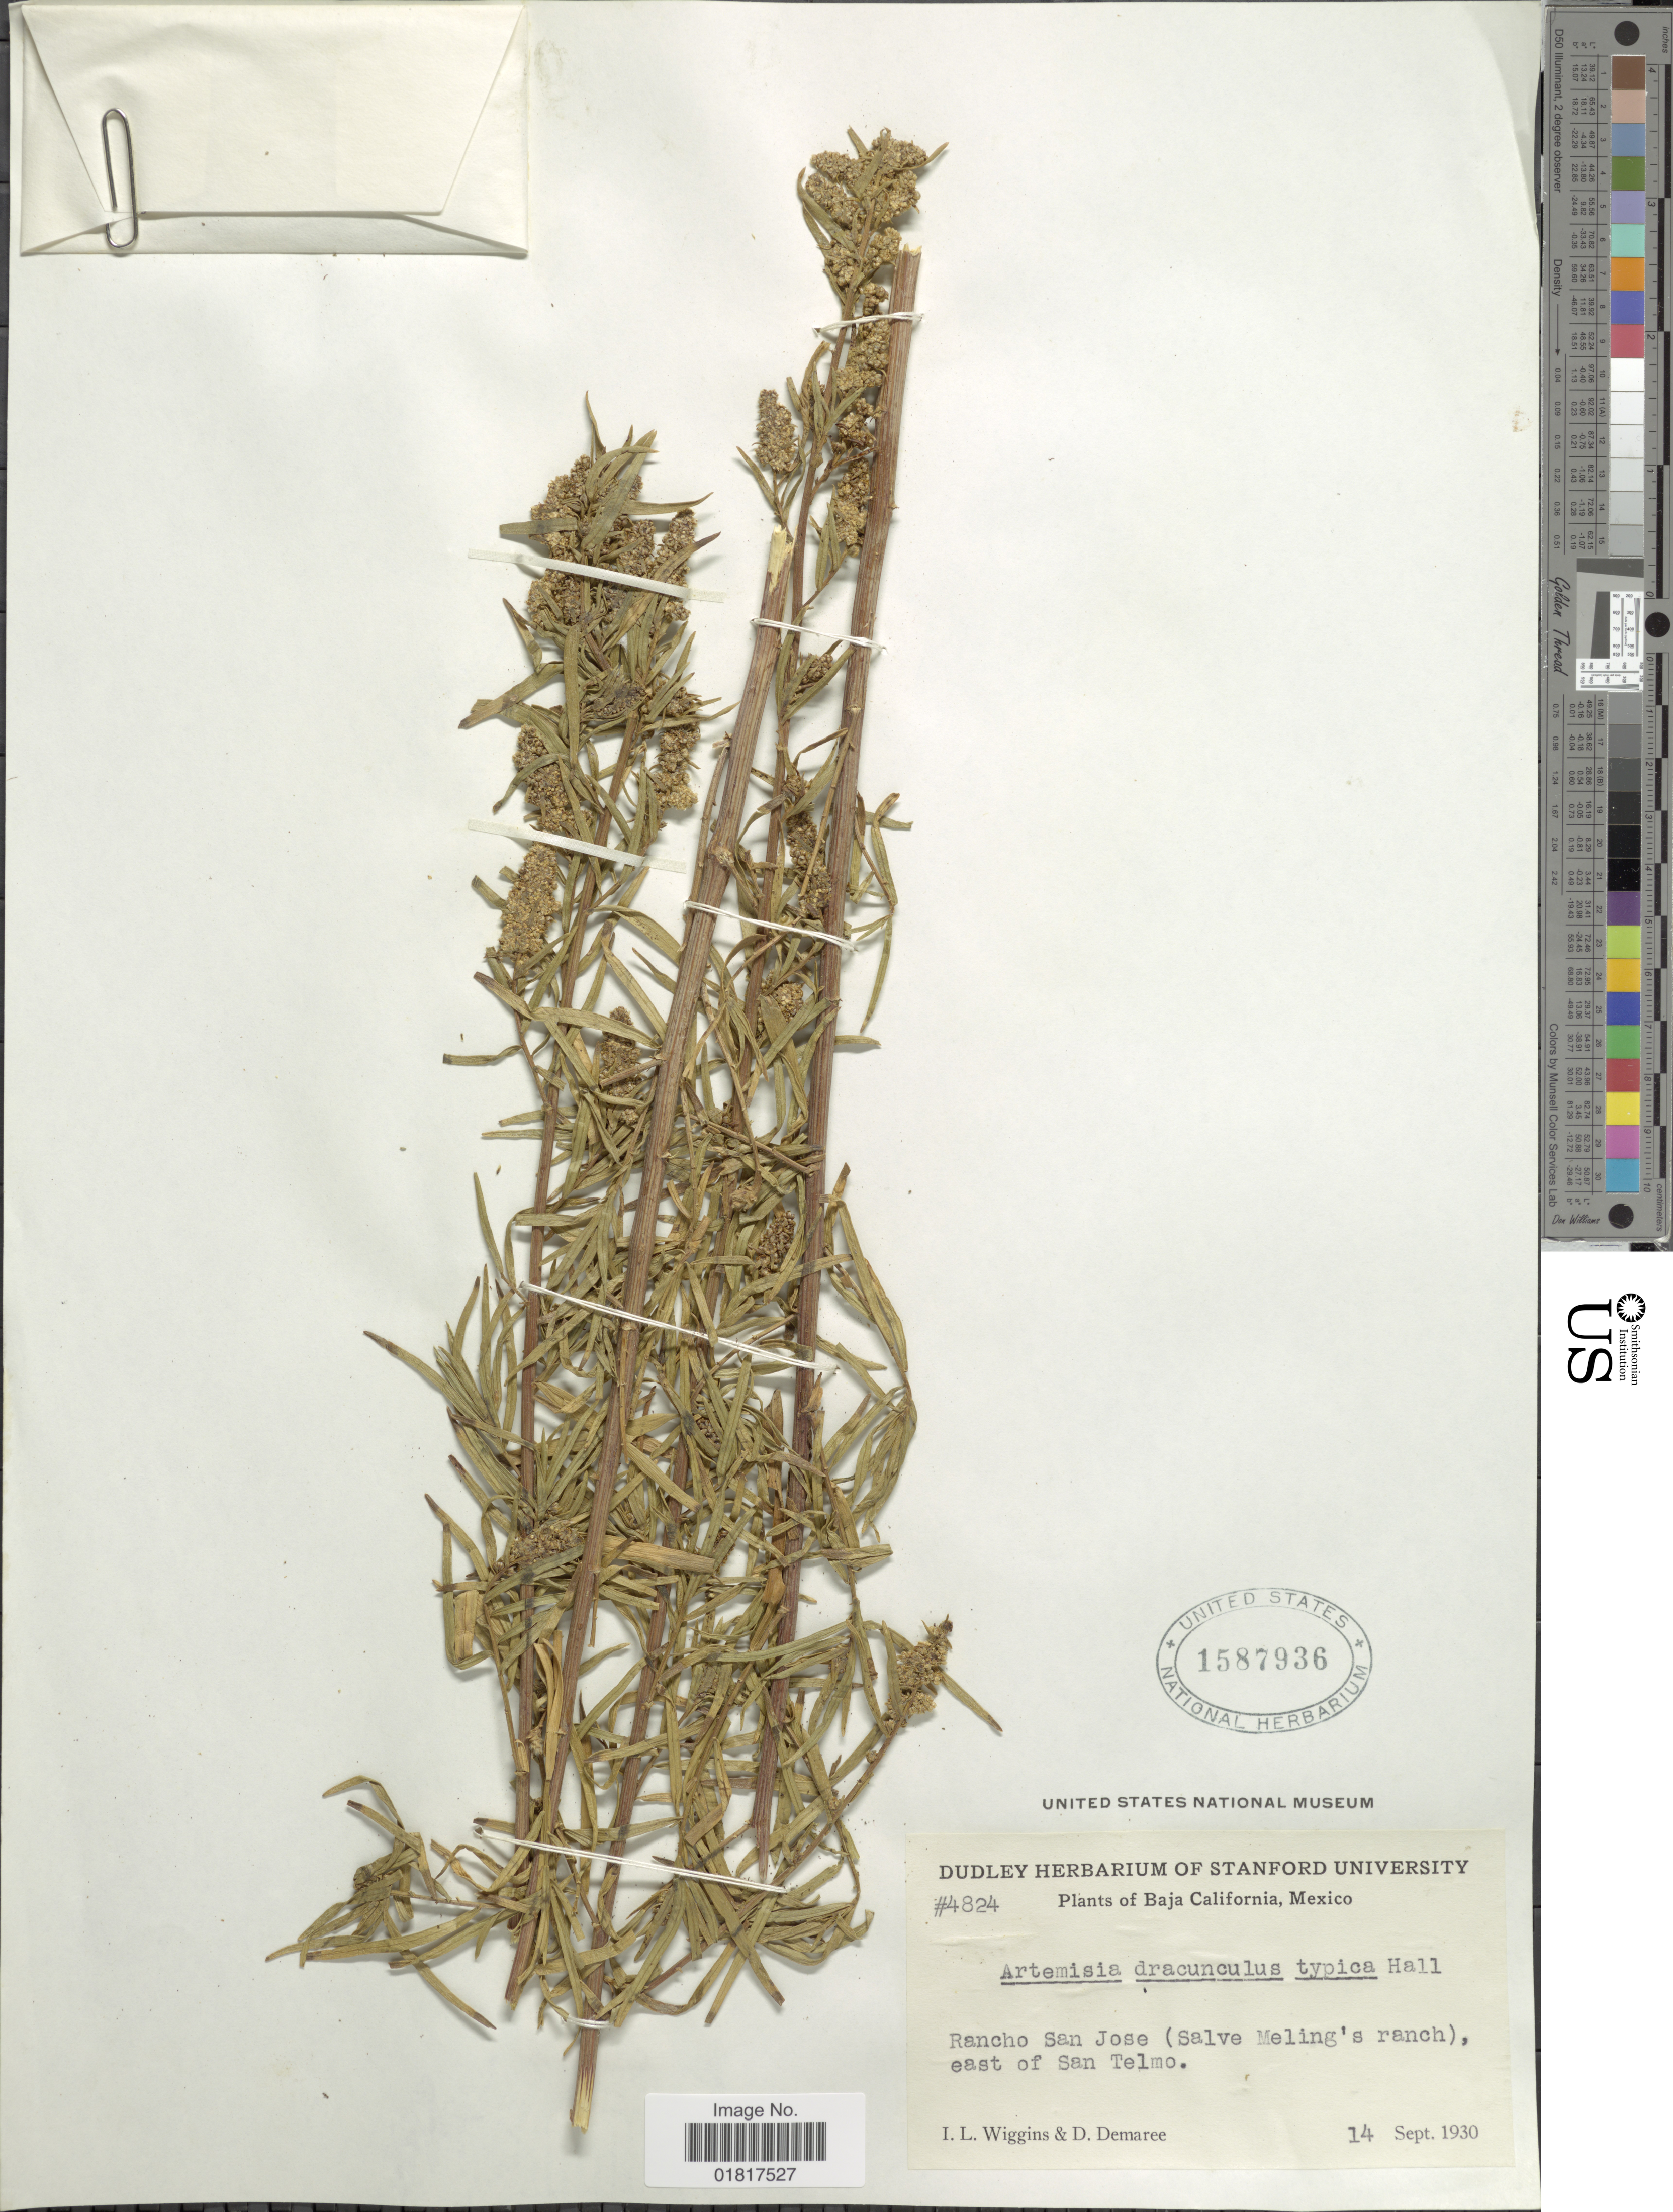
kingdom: Plantae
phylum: Tracheophyta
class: Magnoliopsida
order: Asterales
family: Asteraceae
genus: Artemisia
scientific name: Artemisia dracunculus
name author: L.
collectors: I. L. Wiggins & D. Demaree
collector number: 4824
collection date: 1930-09-14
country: Mexico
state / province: Baja California Norte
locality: Rancho San Jose, (Salve Meling's ranch), east of San Telmo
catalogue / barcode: US 1587936